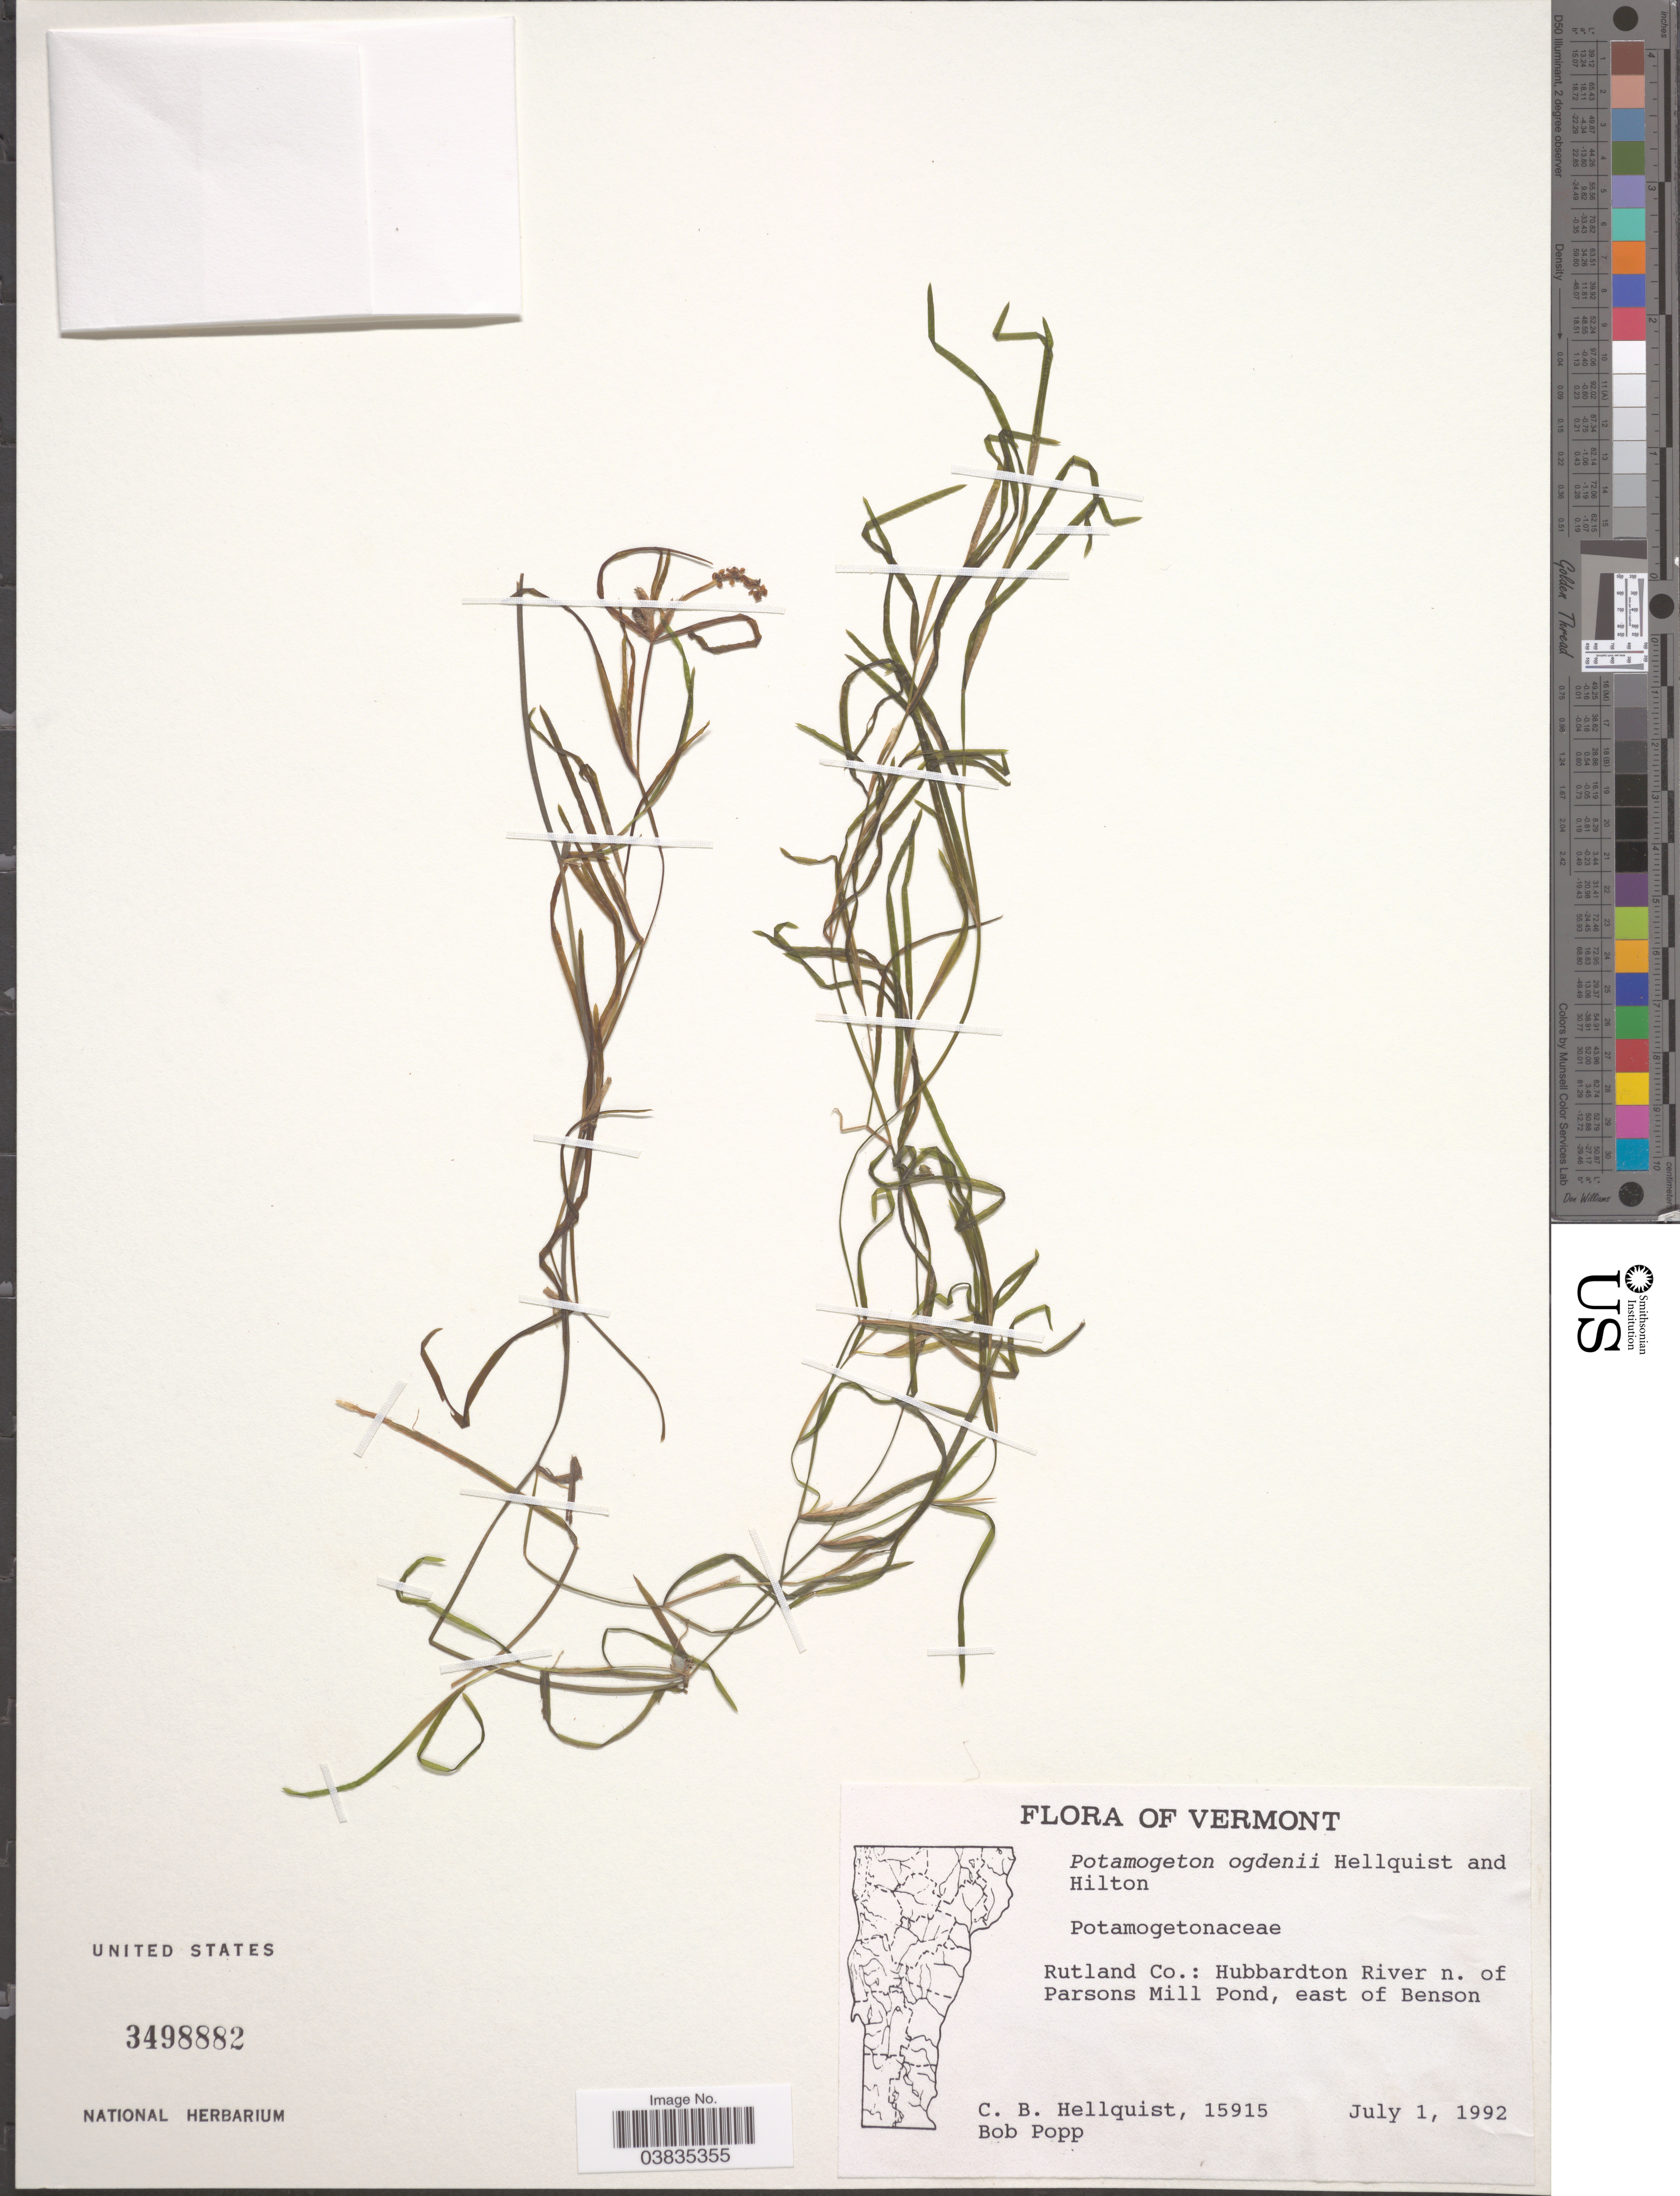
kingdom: Plantae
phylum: Tracheophyta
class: Liliopsida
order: Alismatales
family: Potamogetonaceae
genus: Potamogeton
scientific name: Potamogeton ogdenii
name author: Hellq. & R.L.Hilton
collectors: C. Hellquist & B. Popp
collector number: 15915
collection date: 1992-07-01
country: United States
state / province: Vermont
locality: Rutland Co.: Hubbardton River n. of Parsons Mill Pond, east of Benson.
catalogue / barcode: US 3498882